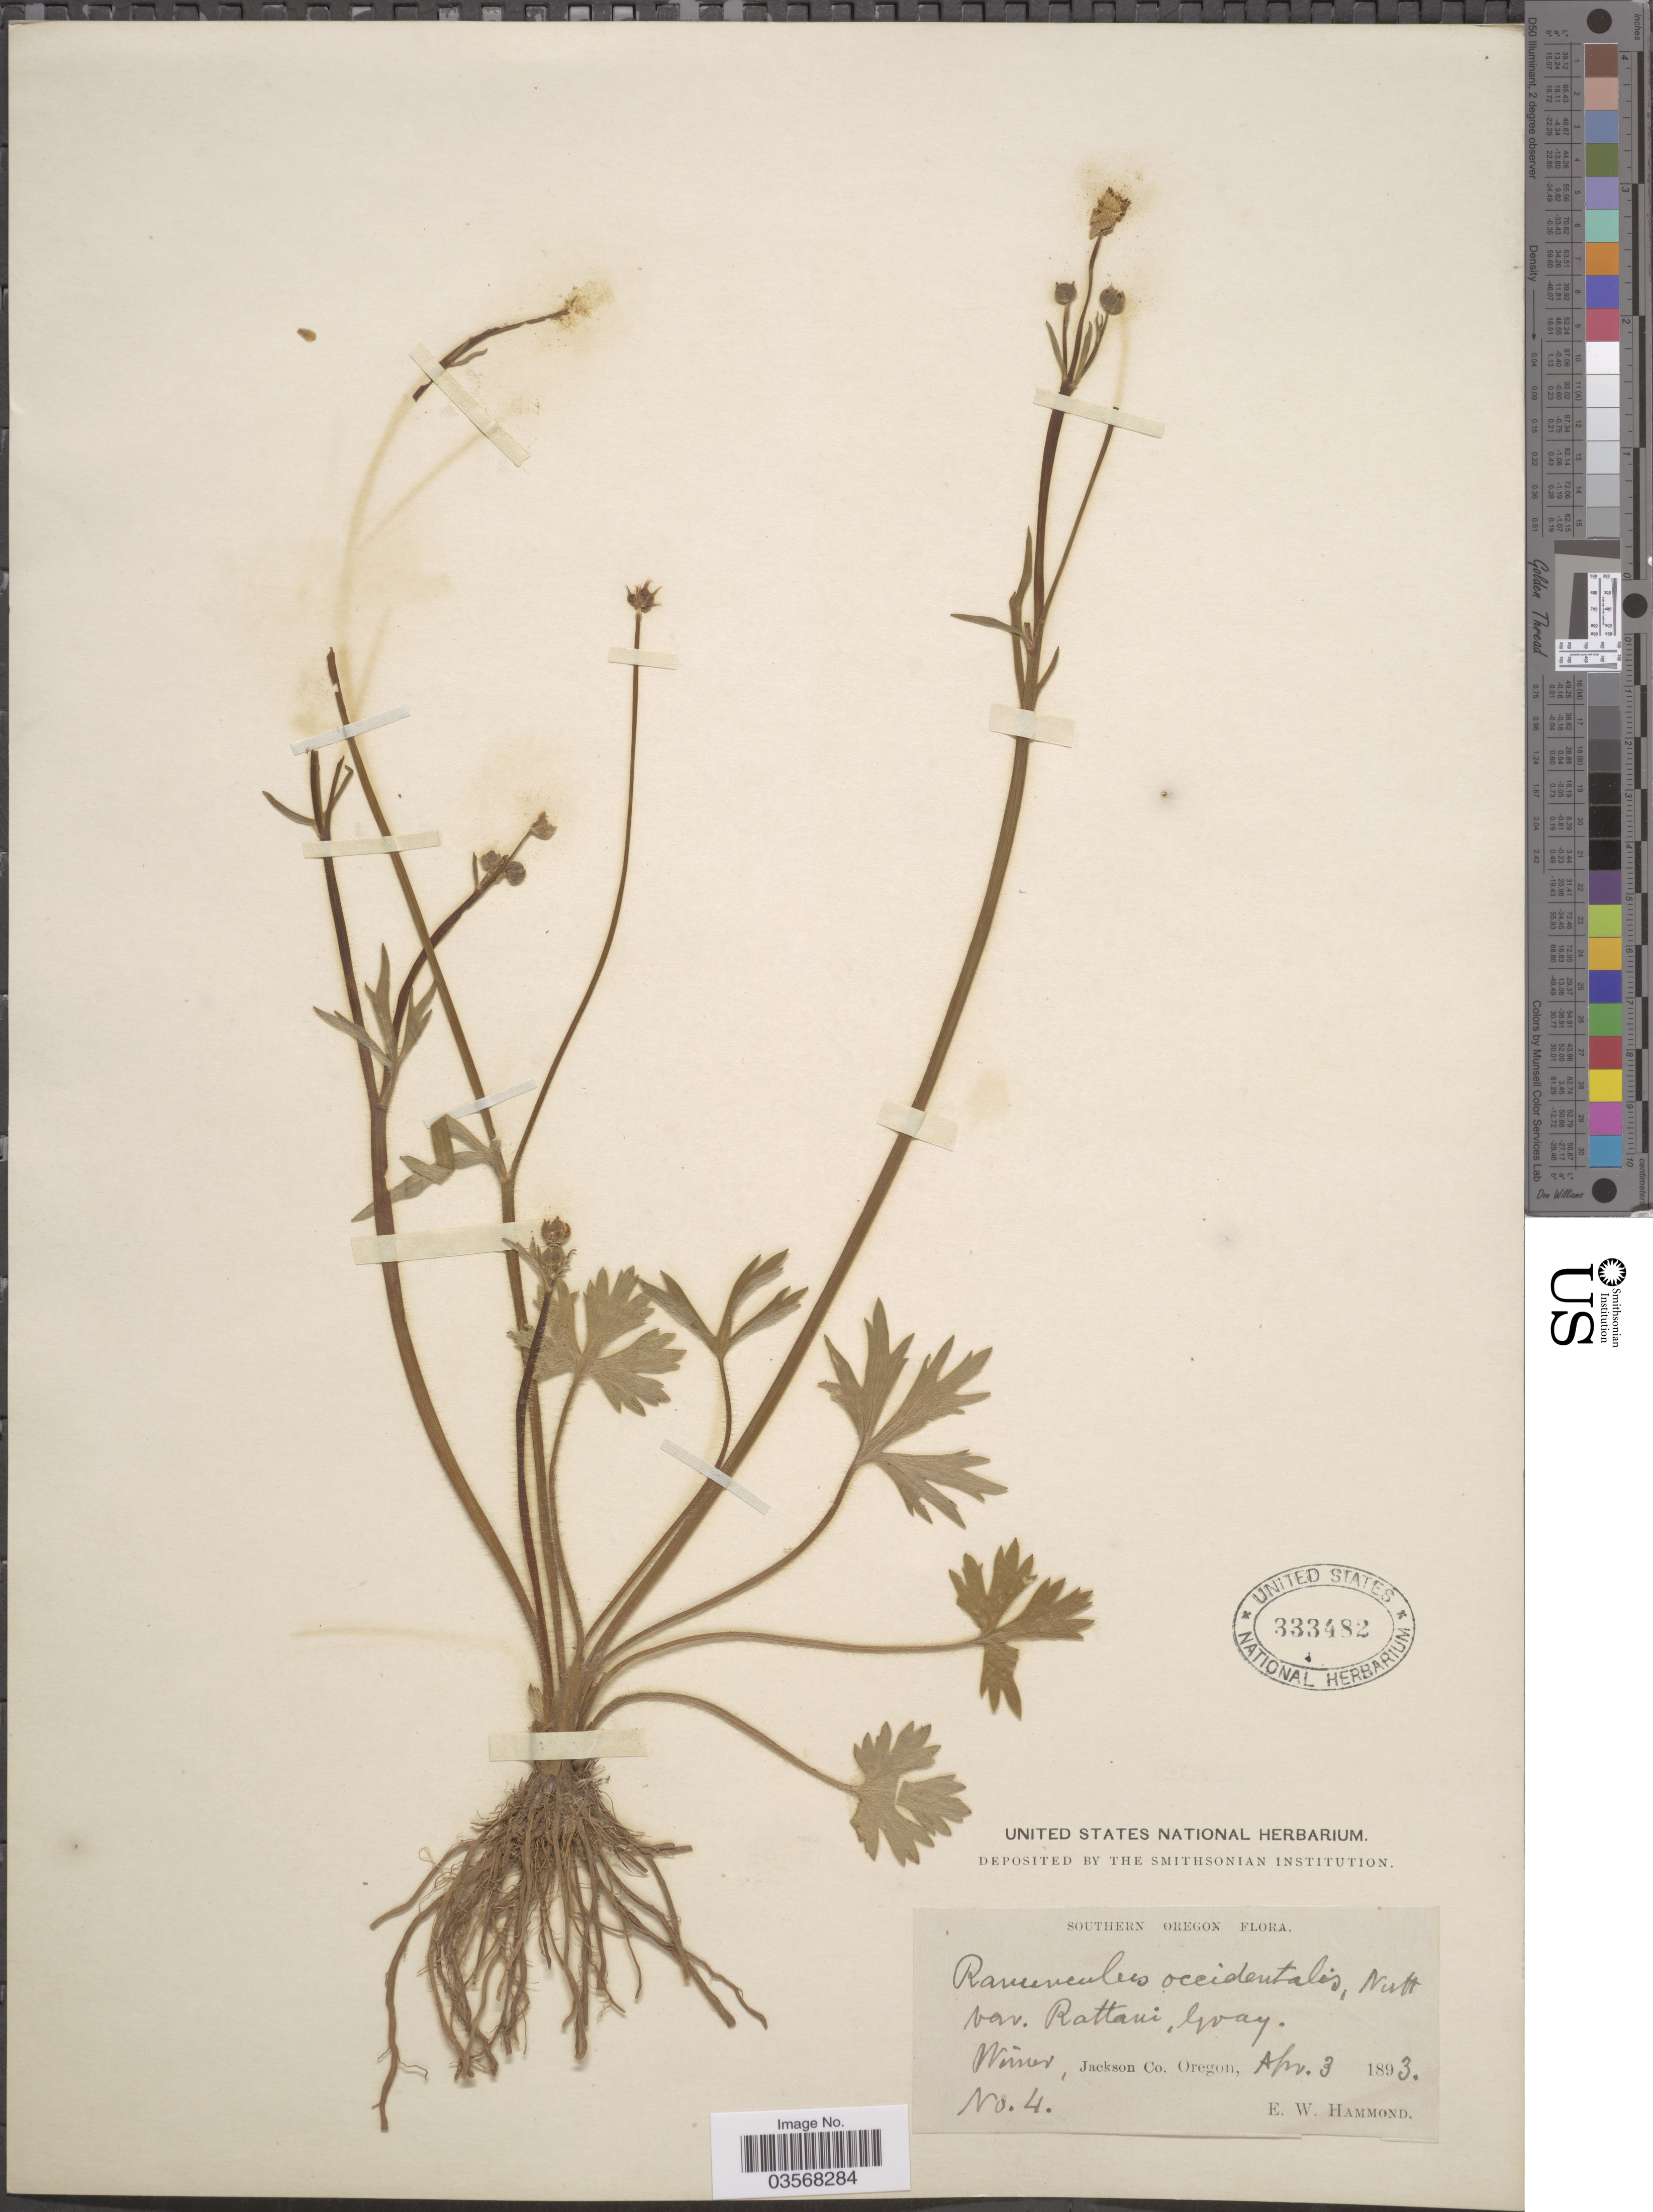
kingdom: Plantae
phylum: Tracheophyta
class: Magnoliopsida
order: Ranunculales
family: Ranunculaceae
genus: Ranunculus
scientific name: Ranunculus occidentalis var. rattanii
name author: A. Gray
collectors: E. Hammond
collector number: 4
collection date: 1893-04-03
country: United States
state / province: Oregon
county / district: Jackson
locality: Southern Oregon. Wimer, Jackson Co.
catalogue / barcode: US 333482